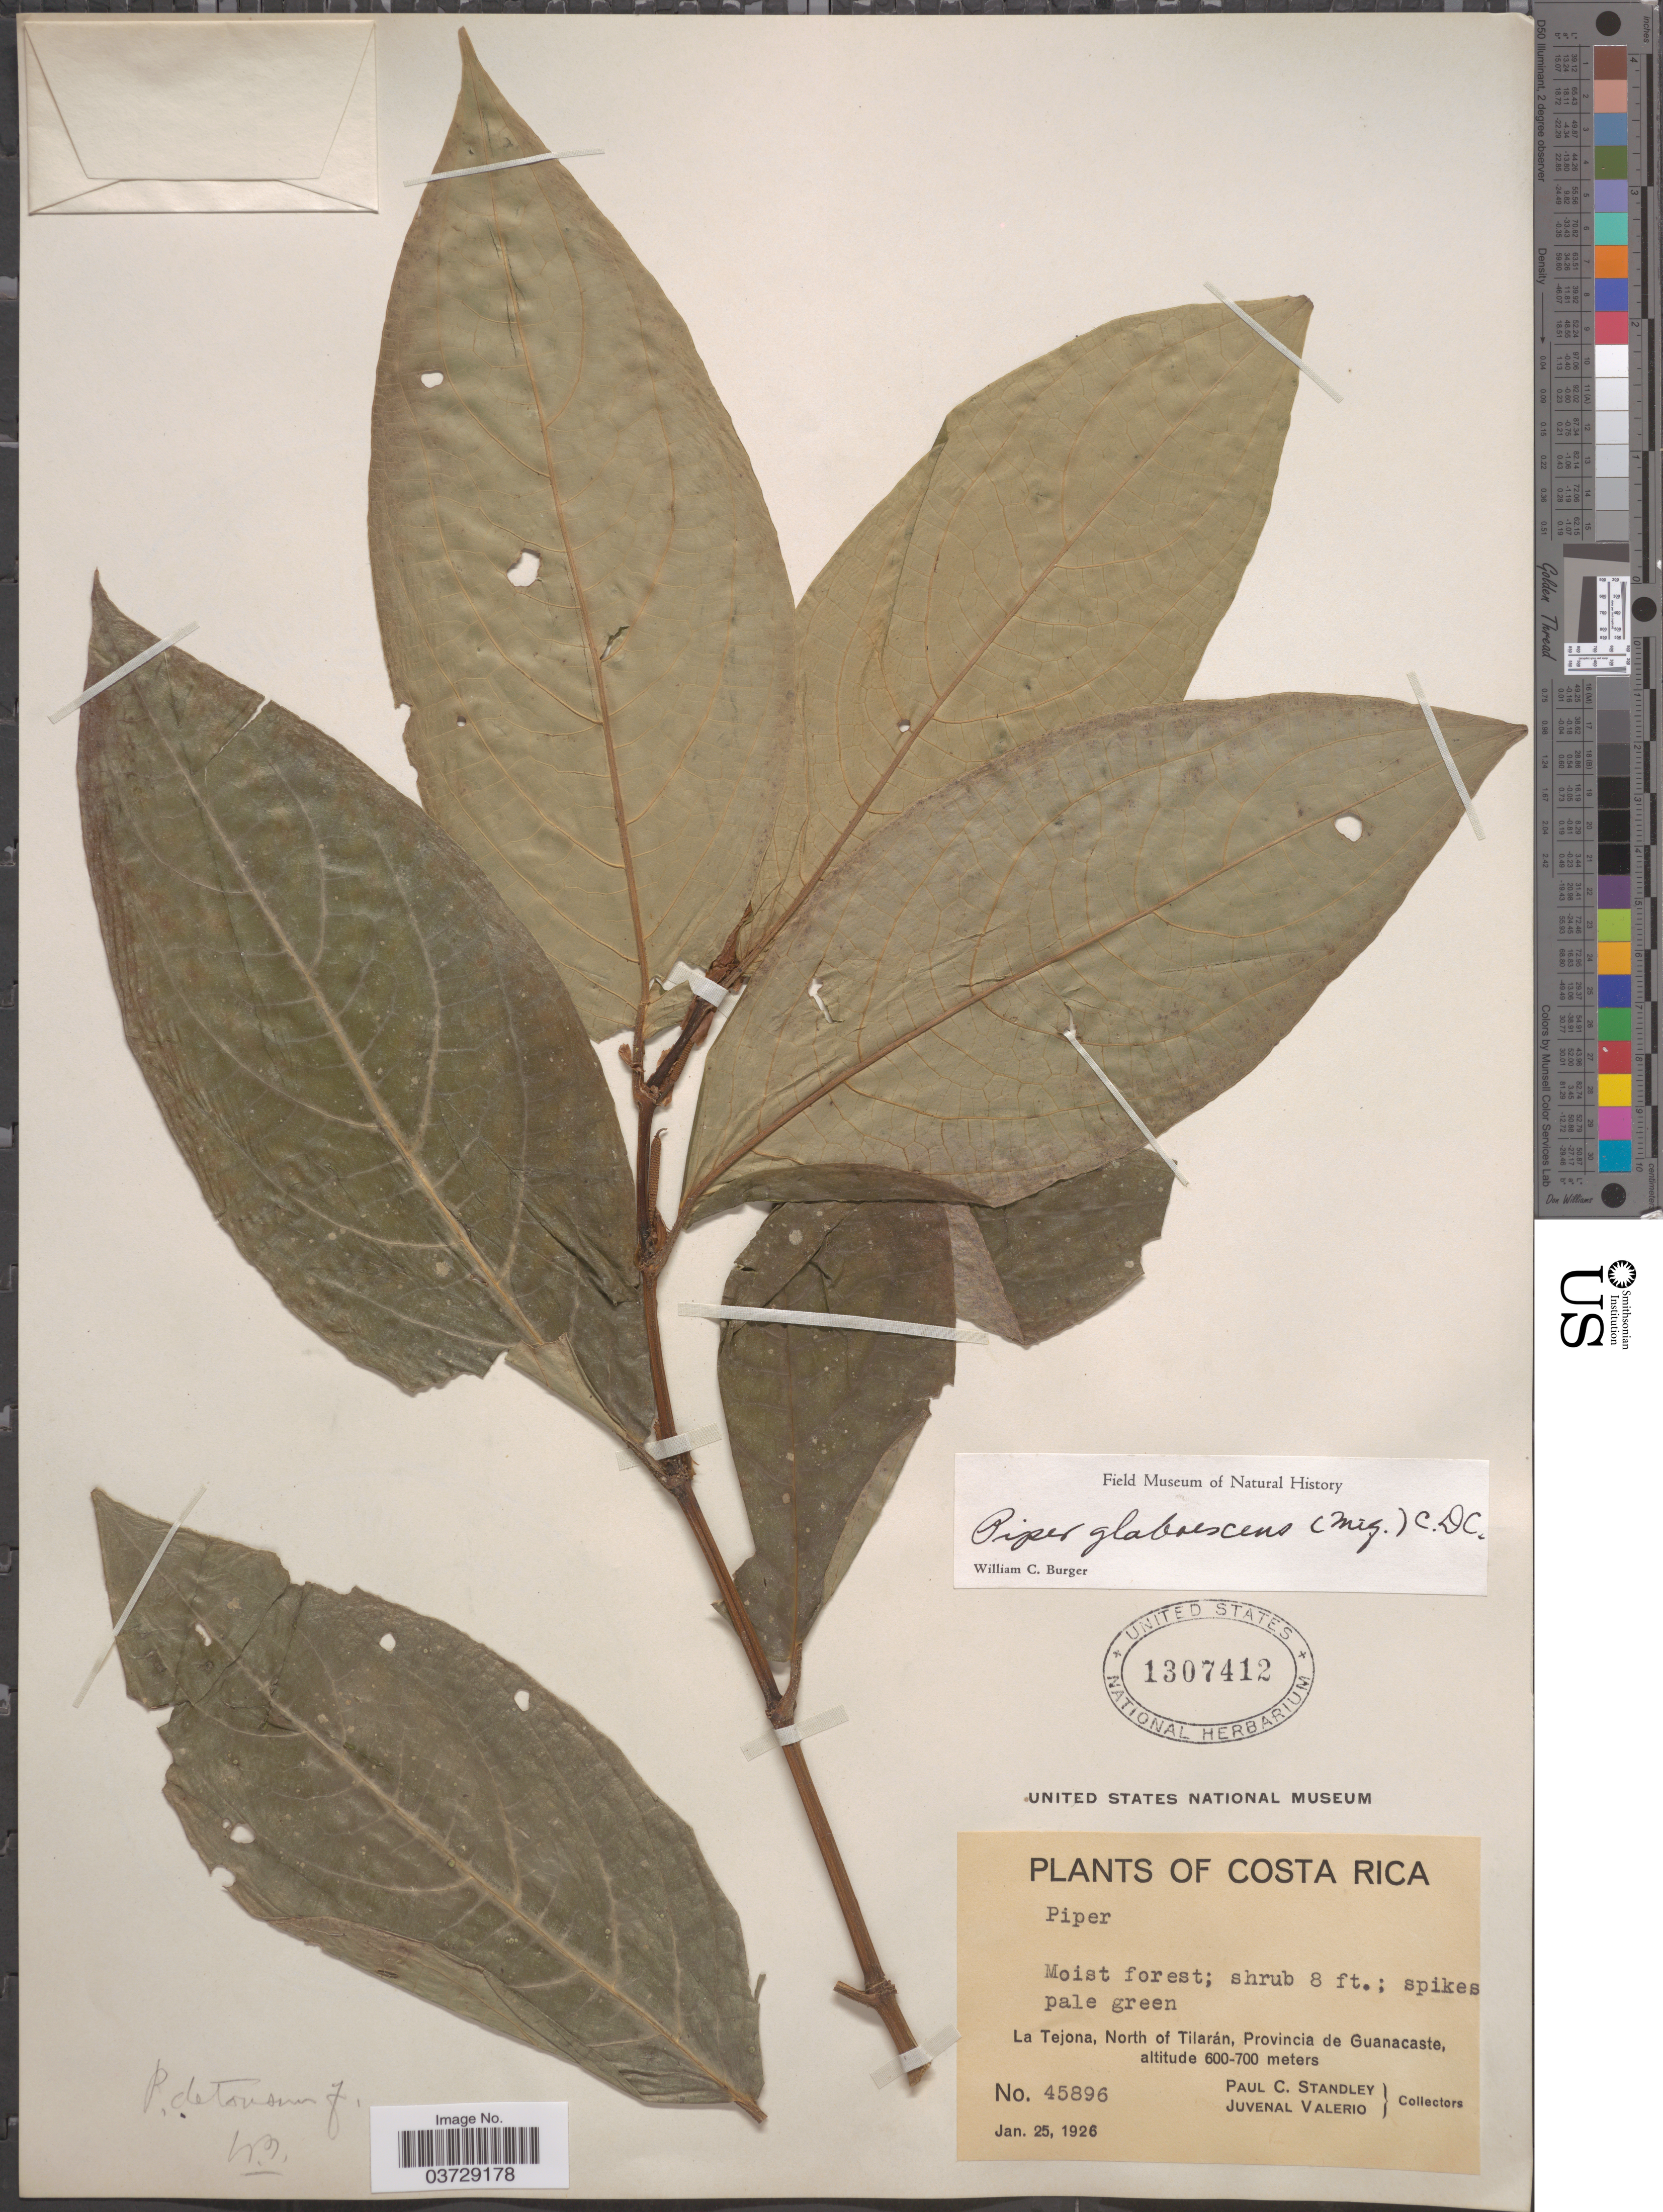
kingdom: Plantae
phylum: Tracheophyta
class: Magnoliopsida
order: Piperales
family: Piperaceae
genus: Piper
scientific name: Piper glabrescens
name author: (Miq.) C. DC.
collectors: P. C. Standley & J. Valerio R.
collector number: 45896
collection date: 1926-01-25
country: Costa Rica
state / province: Guanacaste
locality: La Tejona, North of Tilarán.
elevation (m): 600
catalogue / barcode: US 1307412